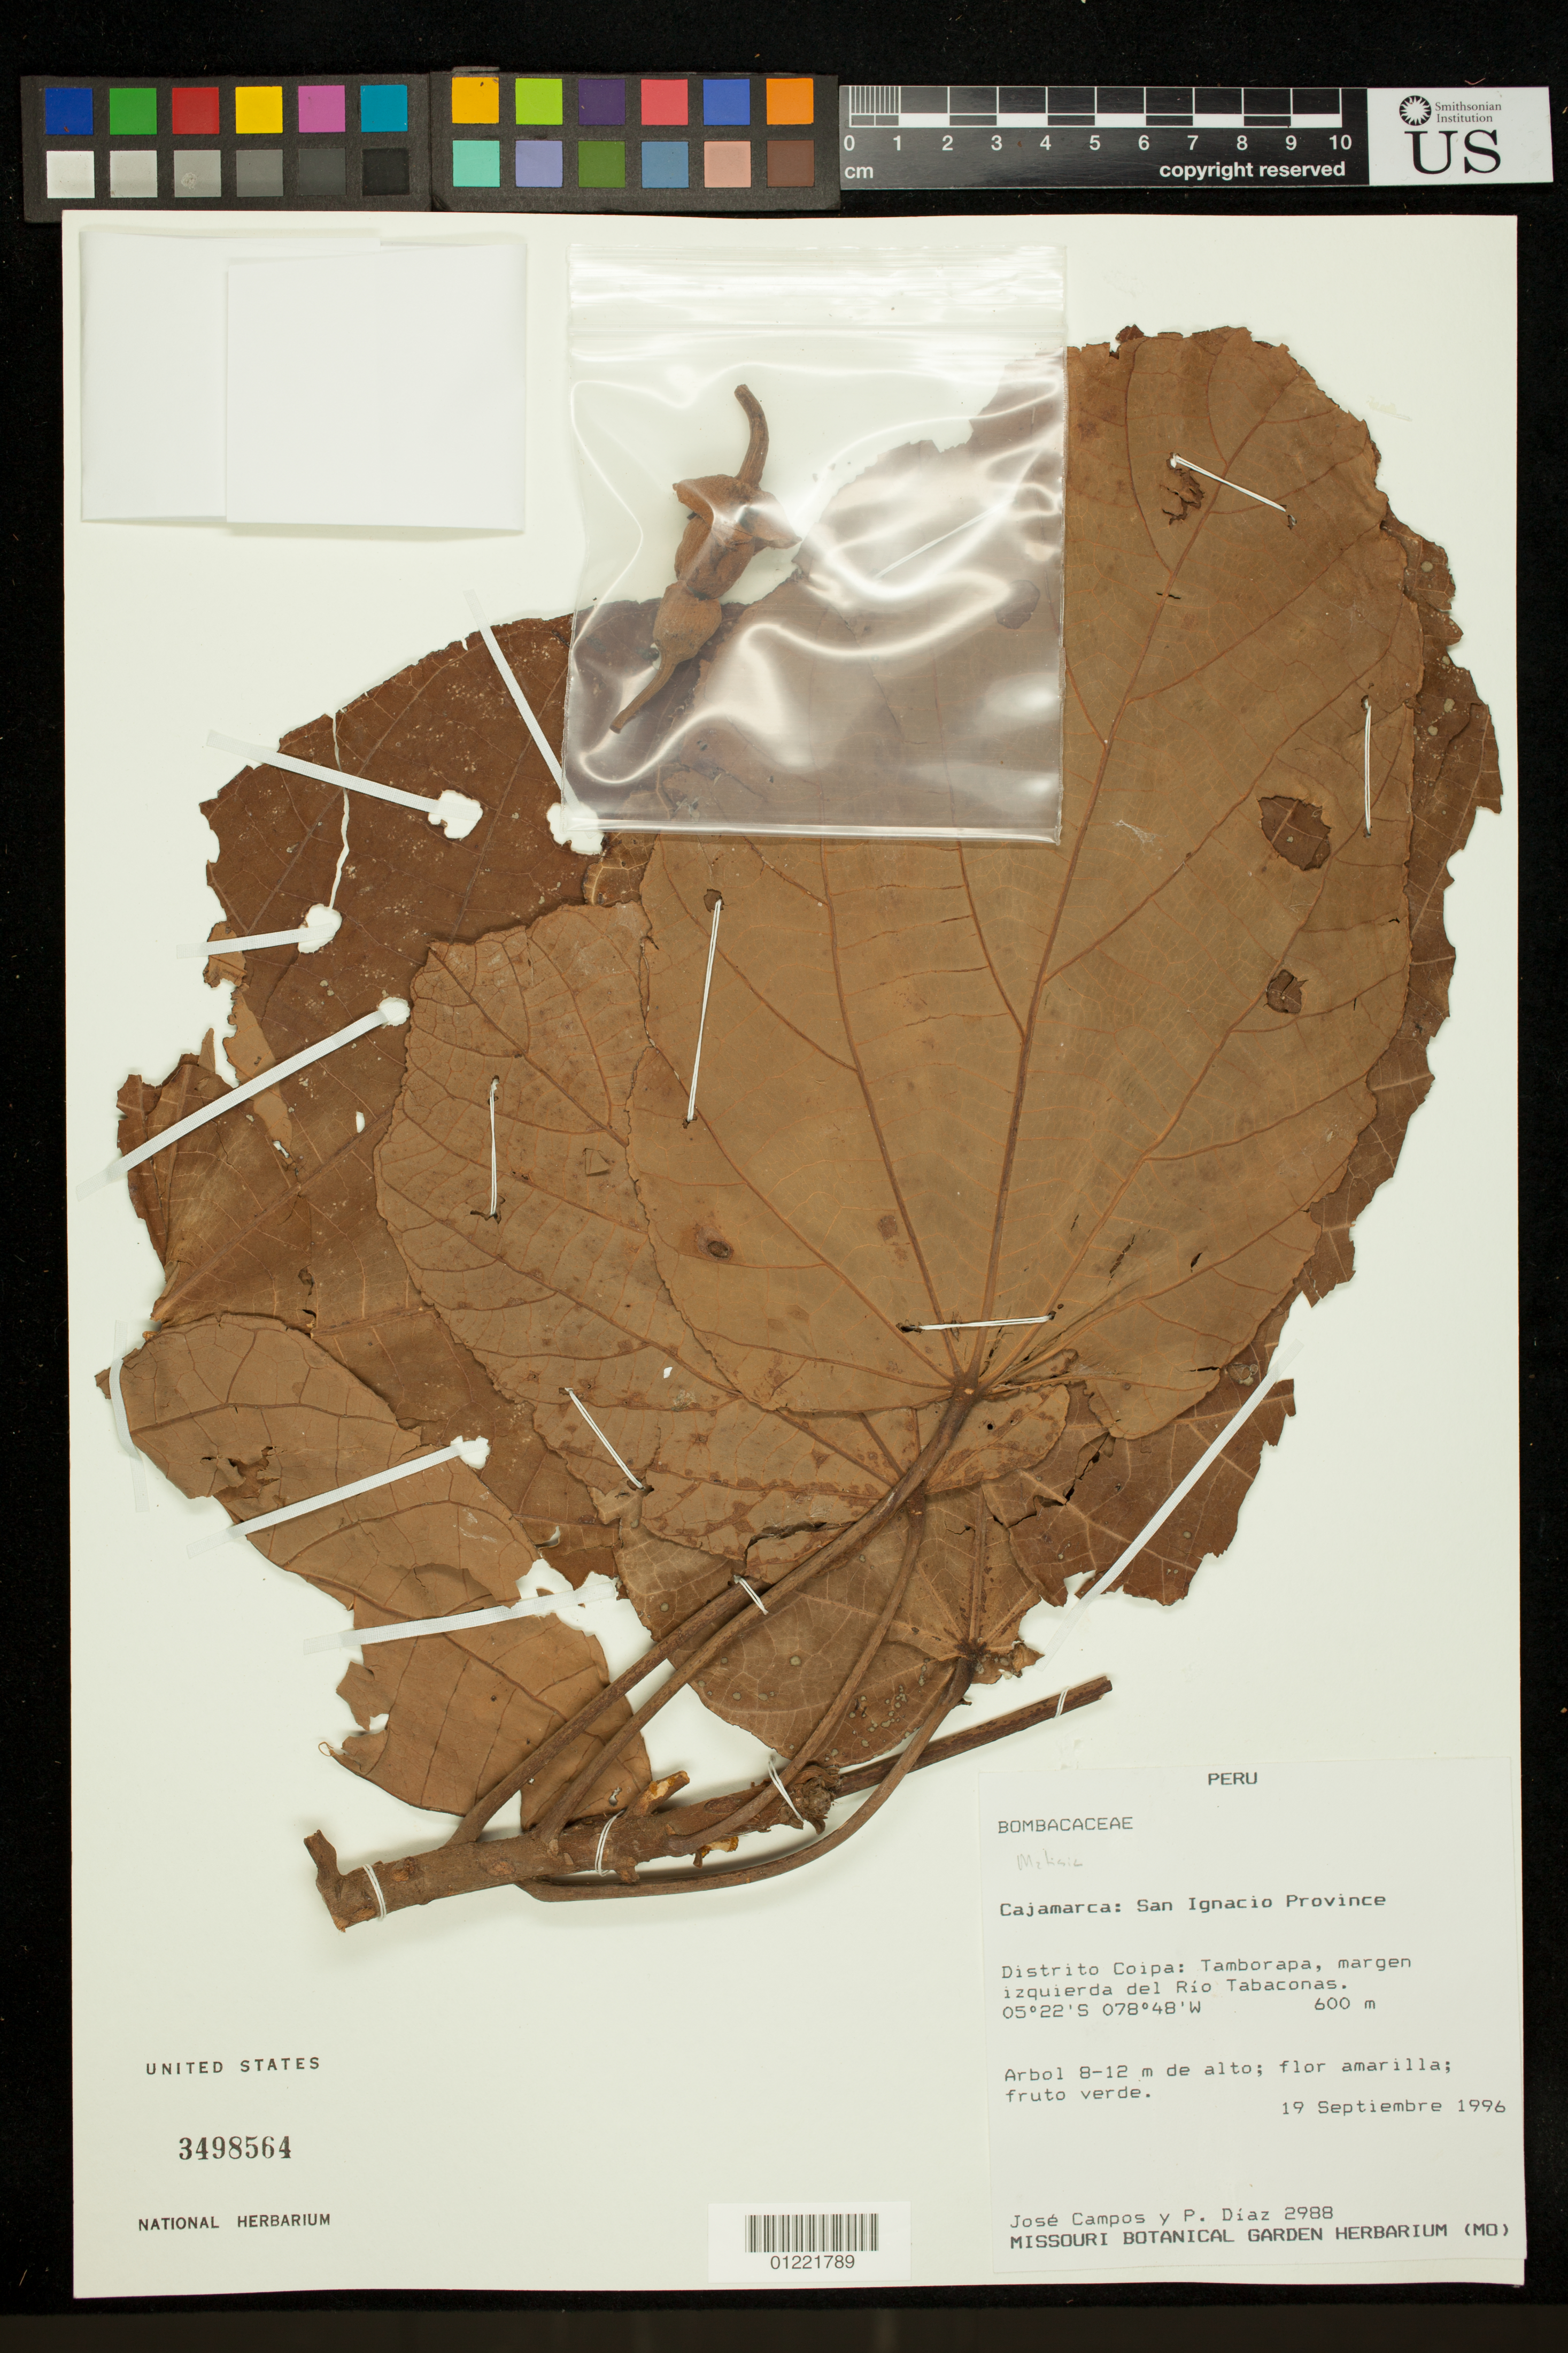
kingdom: Plantae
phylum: Tracheophyta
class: Magnoliopsida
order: Malvales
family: Malvaceae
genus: Matisia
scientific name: Matisia sp.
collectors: J. Campos de la Cruz & W. Díaz P.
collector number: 2988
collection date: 1996-09-19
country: Peru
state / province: Cajamarca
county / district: San Ignacio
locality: Distrito Coipa: Tamborapa, margen izquierda del Rio Tabaconas.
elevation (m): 600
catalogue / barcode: US 3498564